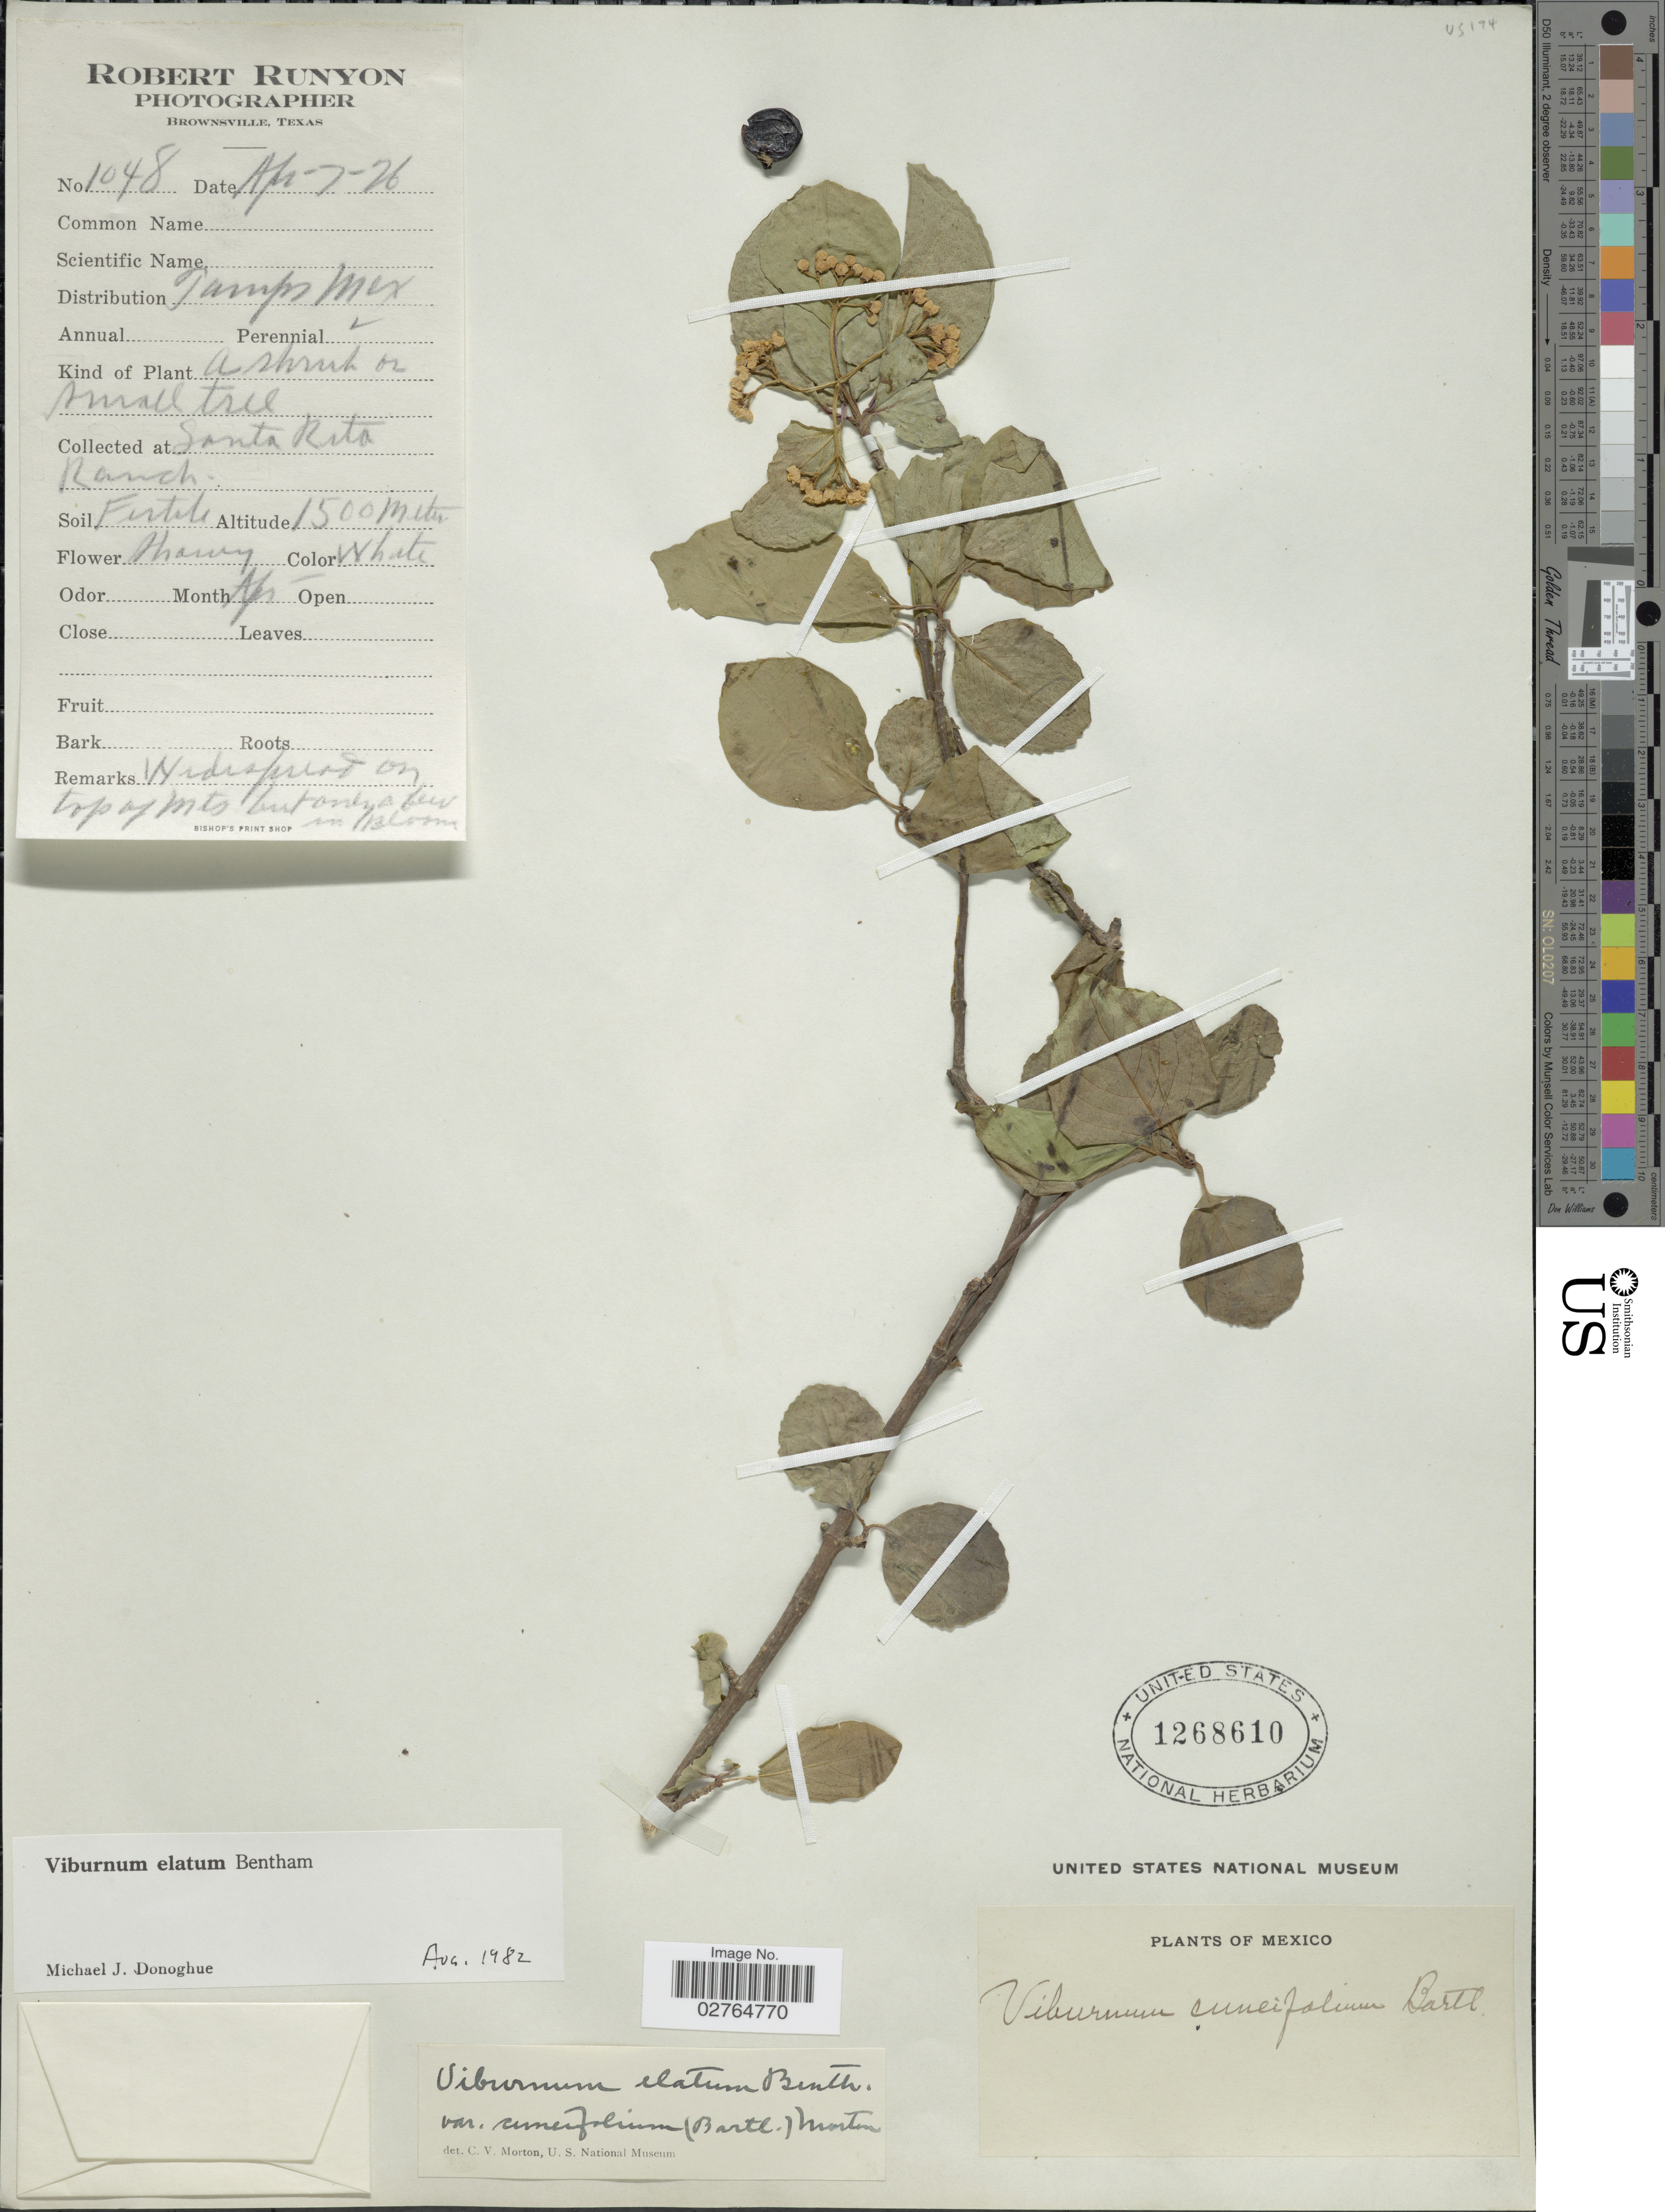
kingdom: Plantae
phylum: Tracheophyta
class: Magnoliopsida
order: Dipsacales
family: Viburnaceae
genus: Viburnum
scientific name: Viburnum elatum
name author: Benth.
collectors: R. Runyon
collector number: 1048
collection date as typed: Transcribed d/m/y: 7/4/76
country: Mexico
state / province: Tamaulipas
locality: Tamps. Mex. Santa Rita.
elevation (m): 1500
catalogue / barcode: US 1268610